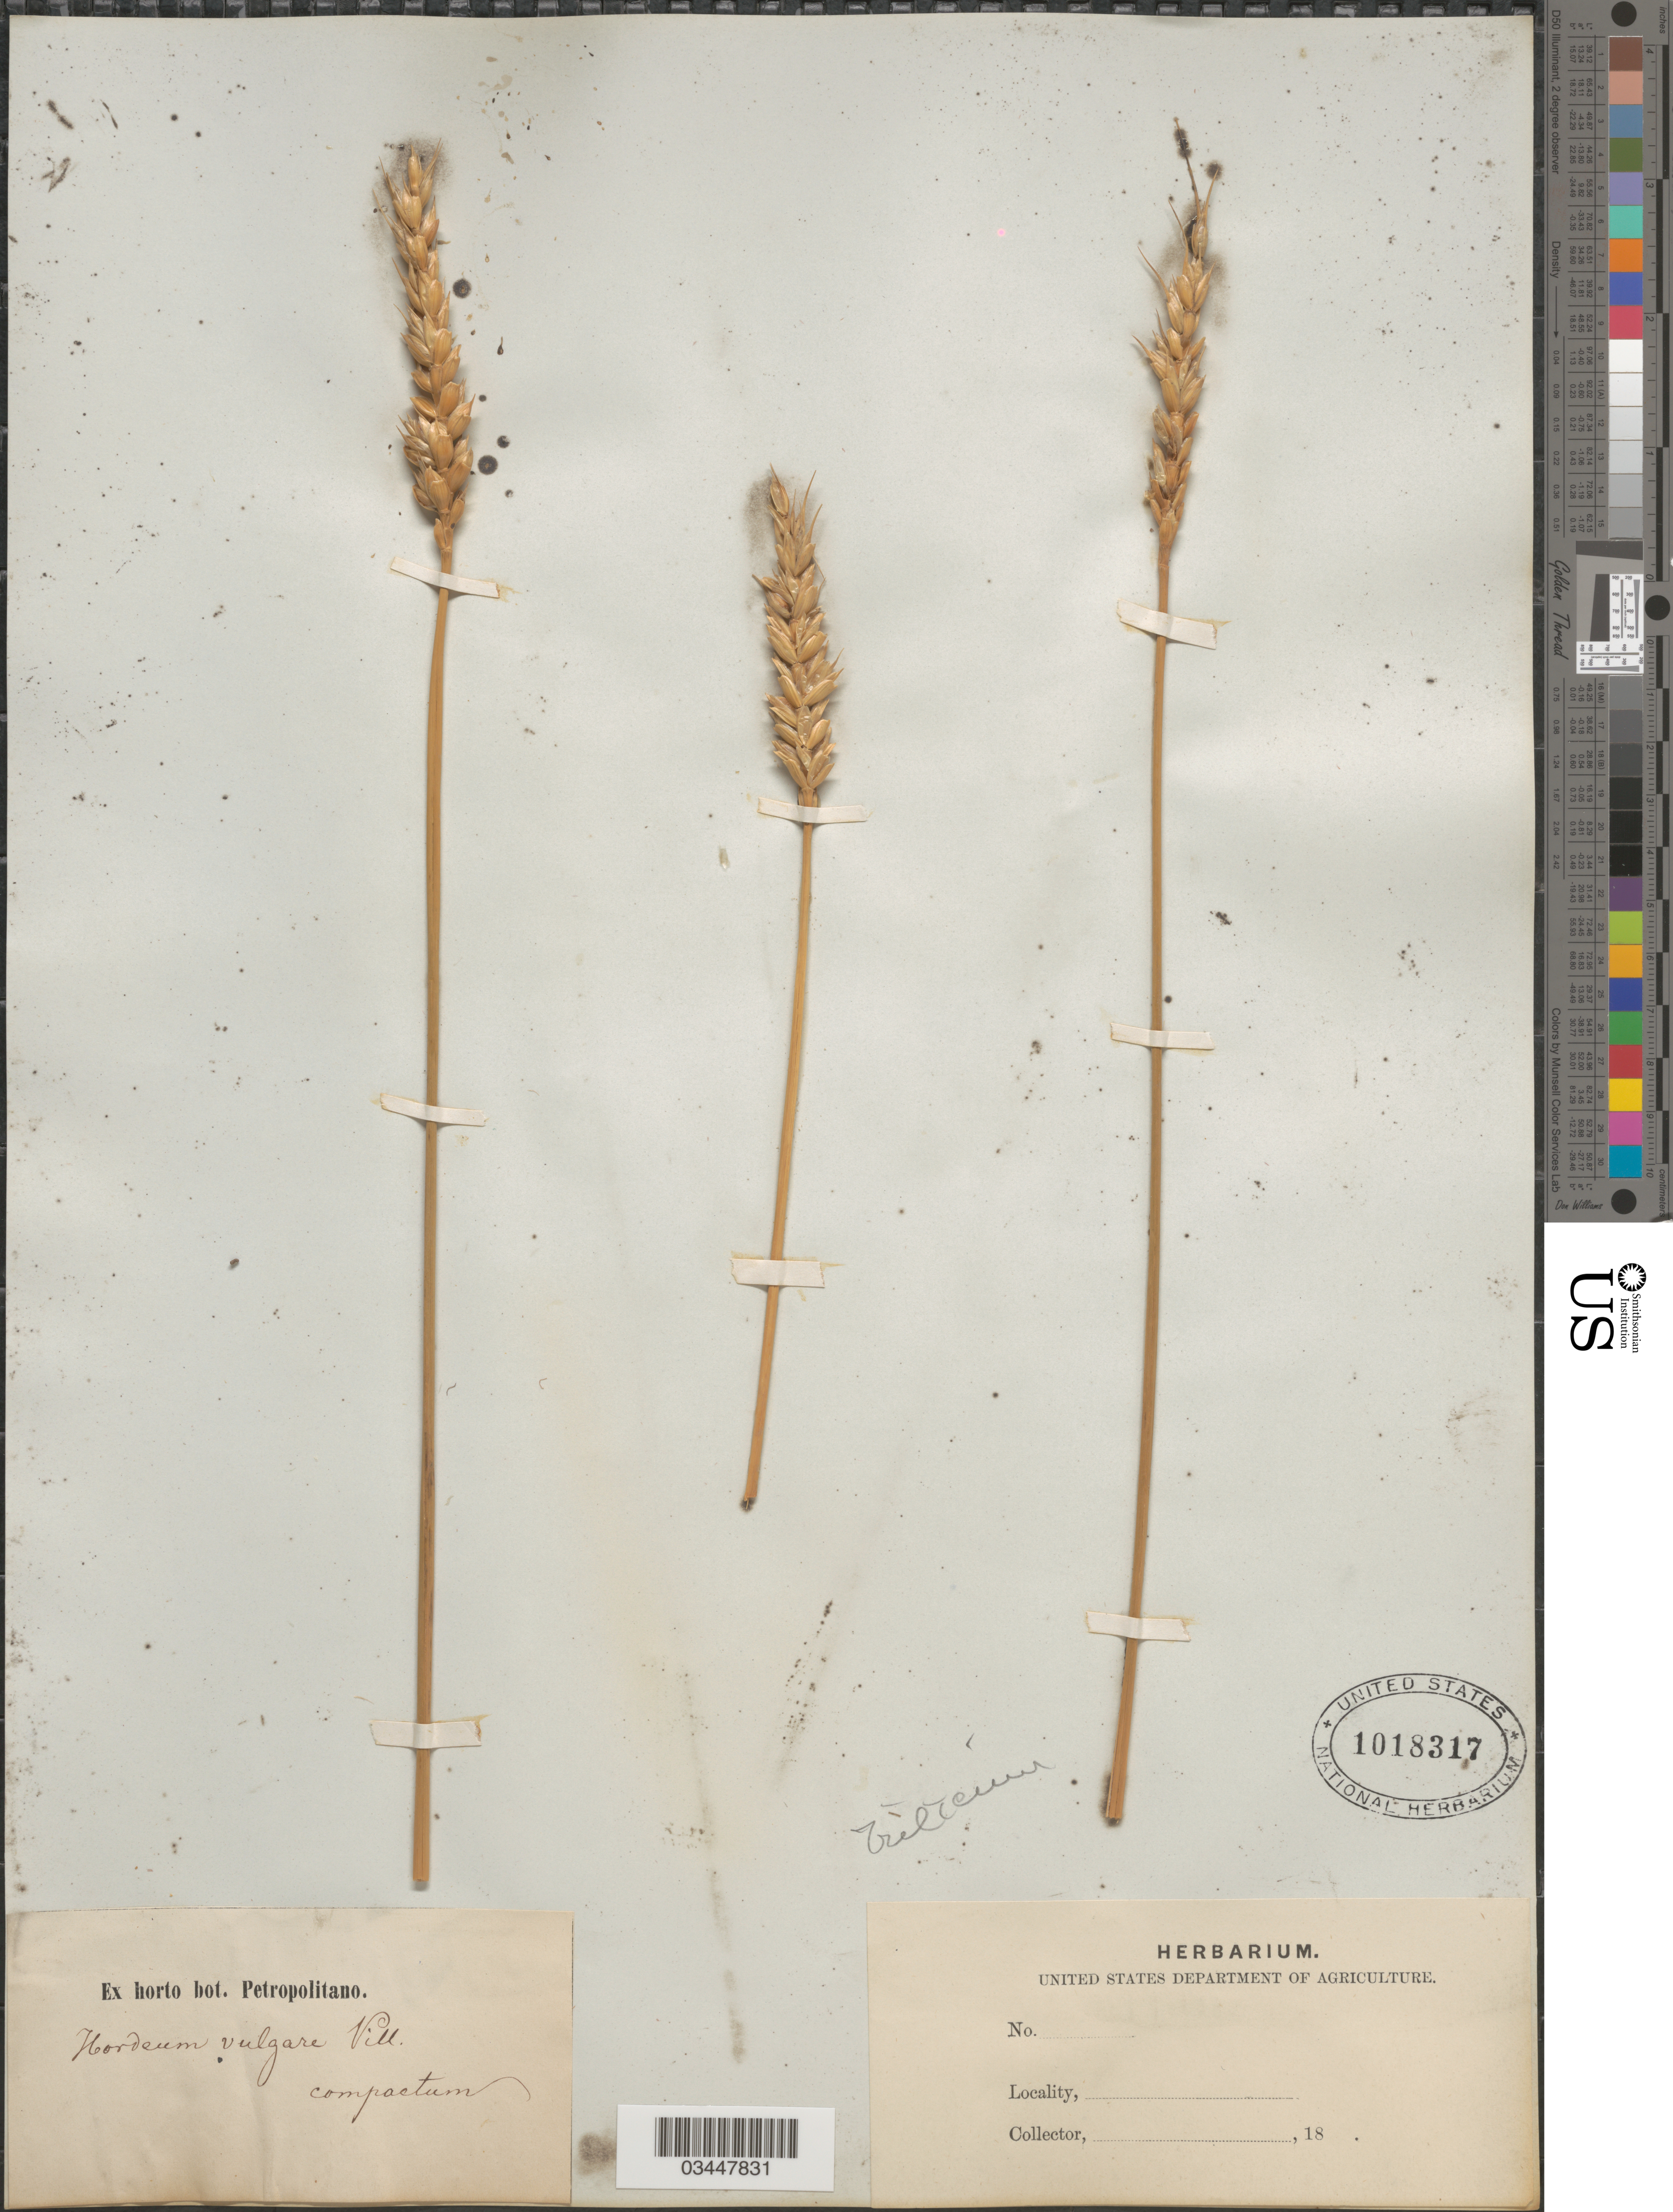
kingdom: Plantae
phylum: Tracheophyta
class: Liliopsida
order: Poales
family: Poaceae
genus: Triticum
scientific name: Triticum aestivum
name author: L.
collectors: ex Horto Bot. Petropolitano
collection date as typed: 18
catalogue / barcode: US 1018317